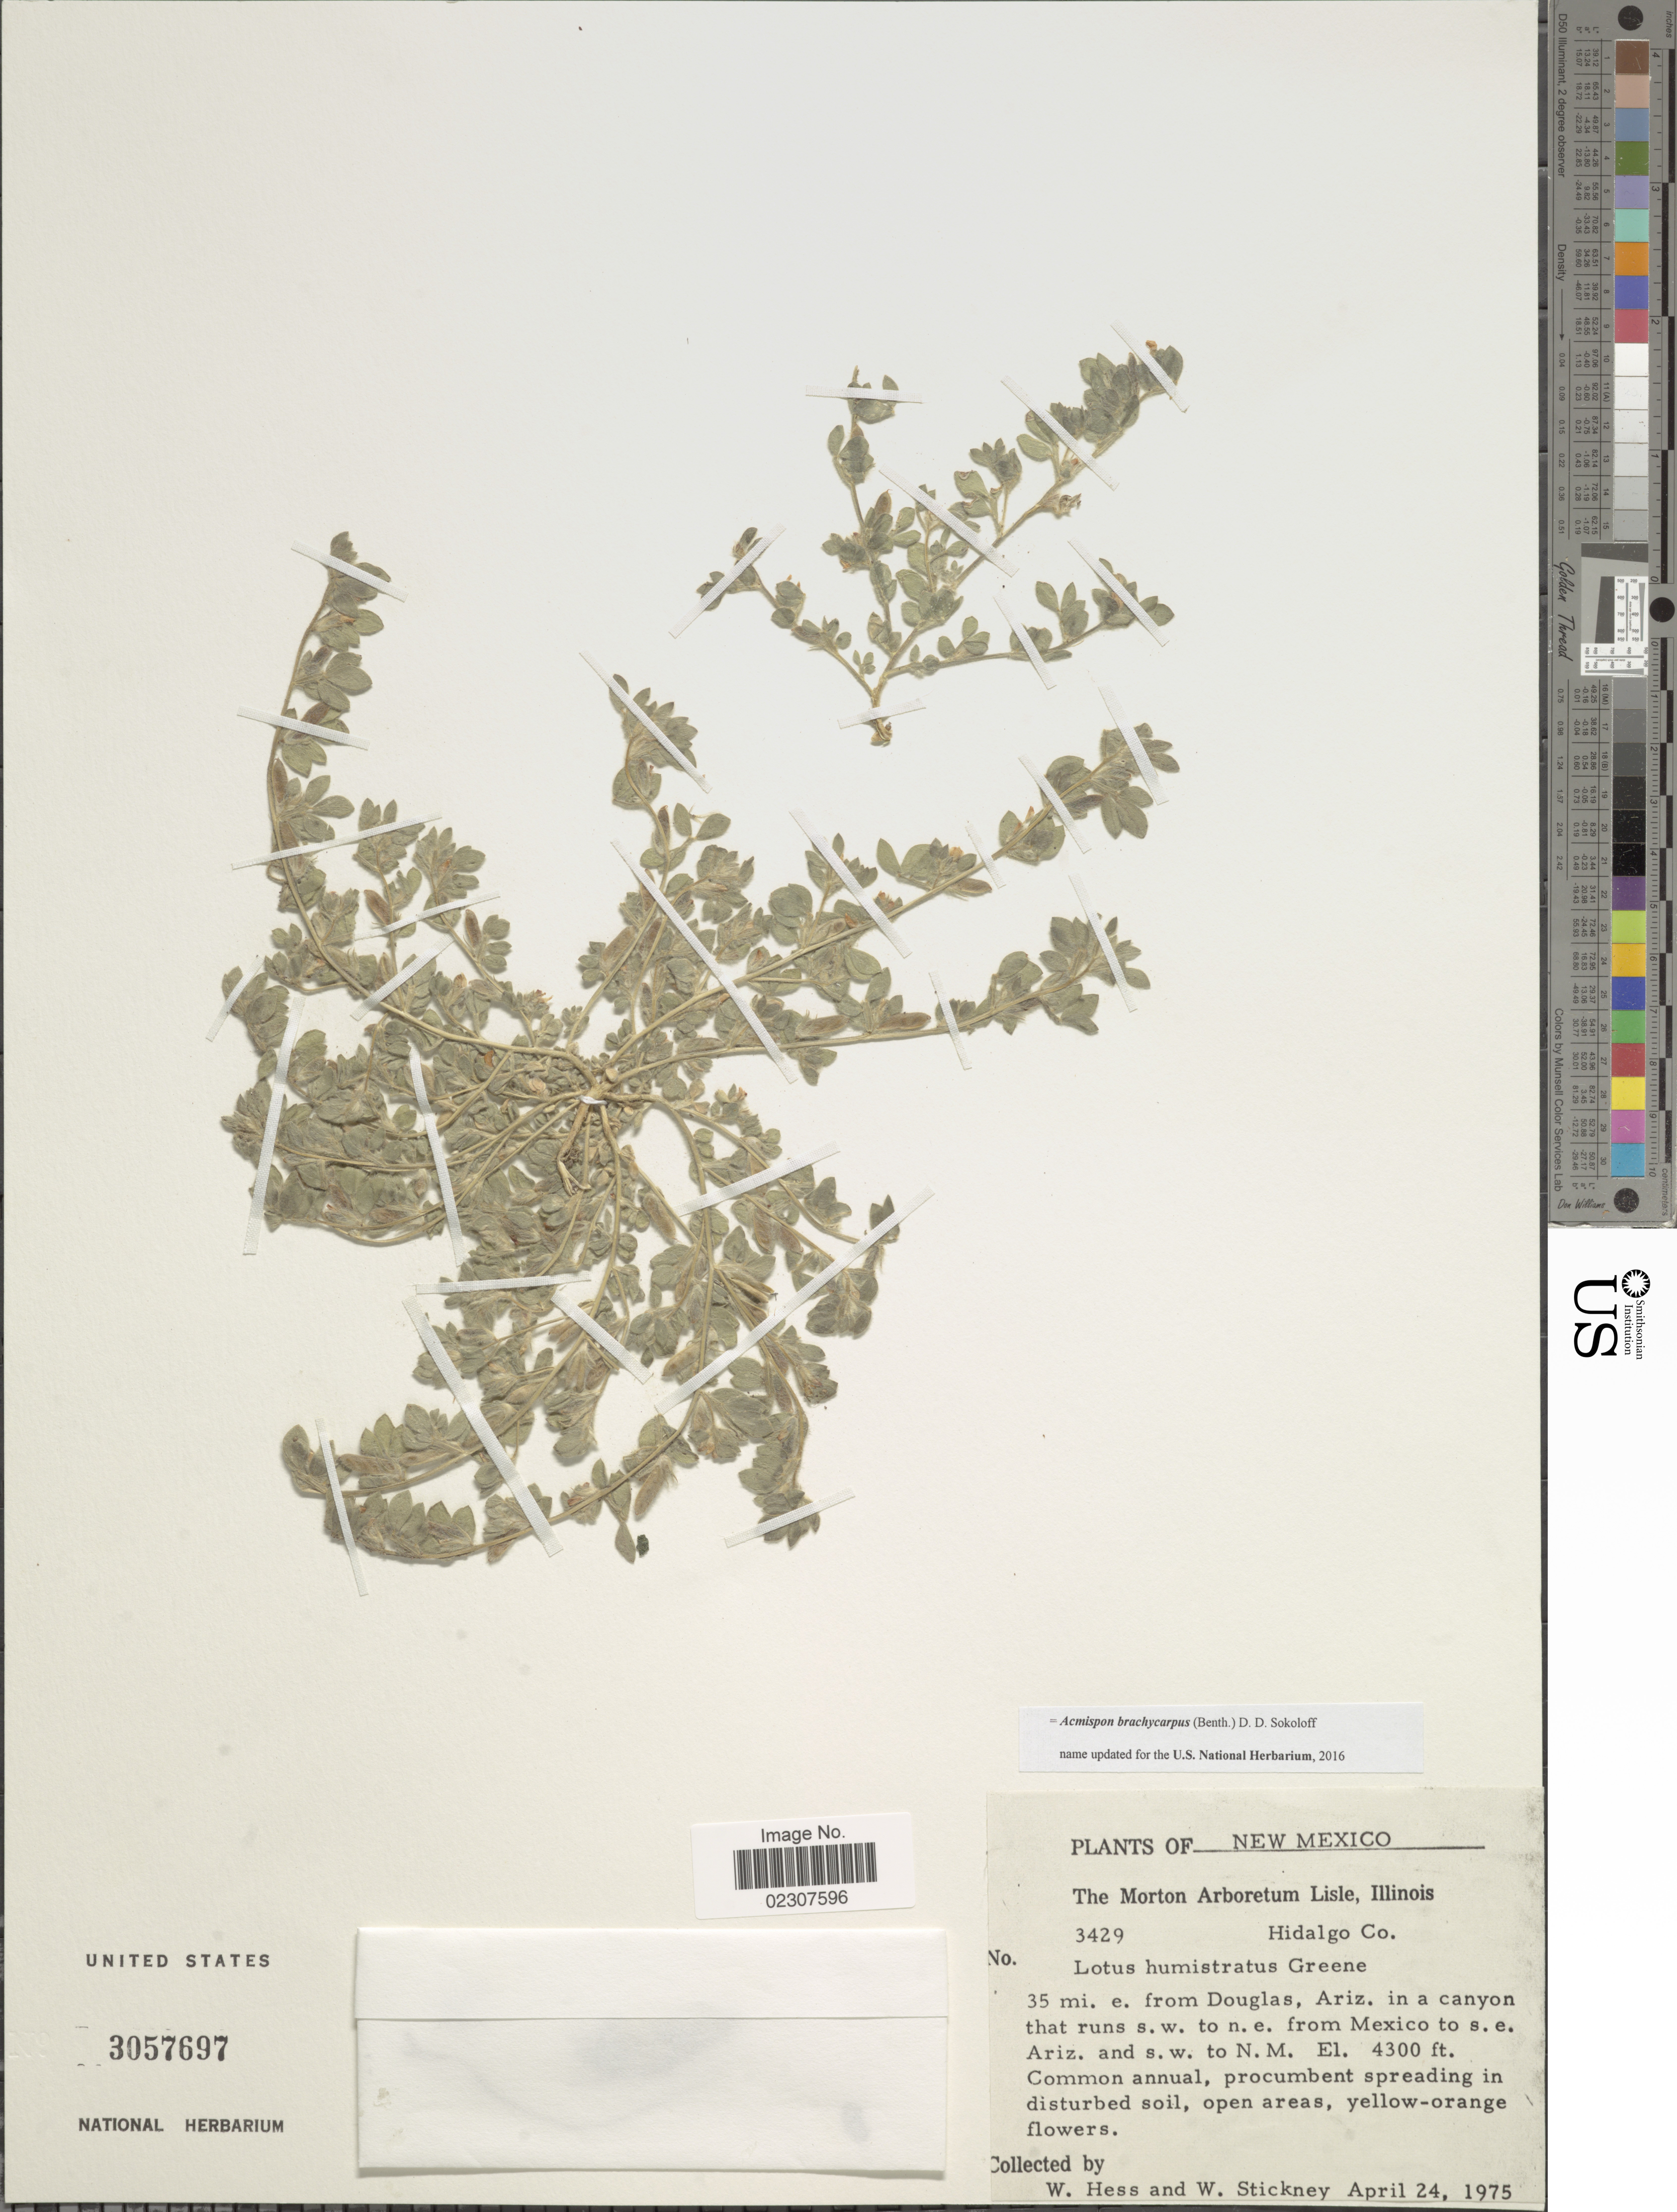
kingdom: Plantae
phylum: Tracheophyta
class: Magnoliopsida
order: Fabales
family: Fabaceae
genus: Acmispon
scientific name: Acmispon brachycarpus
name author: (Benth.) D.D. Sokoloff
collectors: W. Hess & W. Stickney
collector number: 3429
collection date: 1975-04-24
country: United States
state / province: New Mexico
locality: The Morton Arboretum Lisle, Illinois, Hidalgo Co, 35 mi e. from Douglas, Ariz, in a canyon thet runs s.w. to n.e. from Mexico to s.e. Ariz. and s.w. to N.M.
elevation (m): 1311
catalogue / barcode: US 3057697